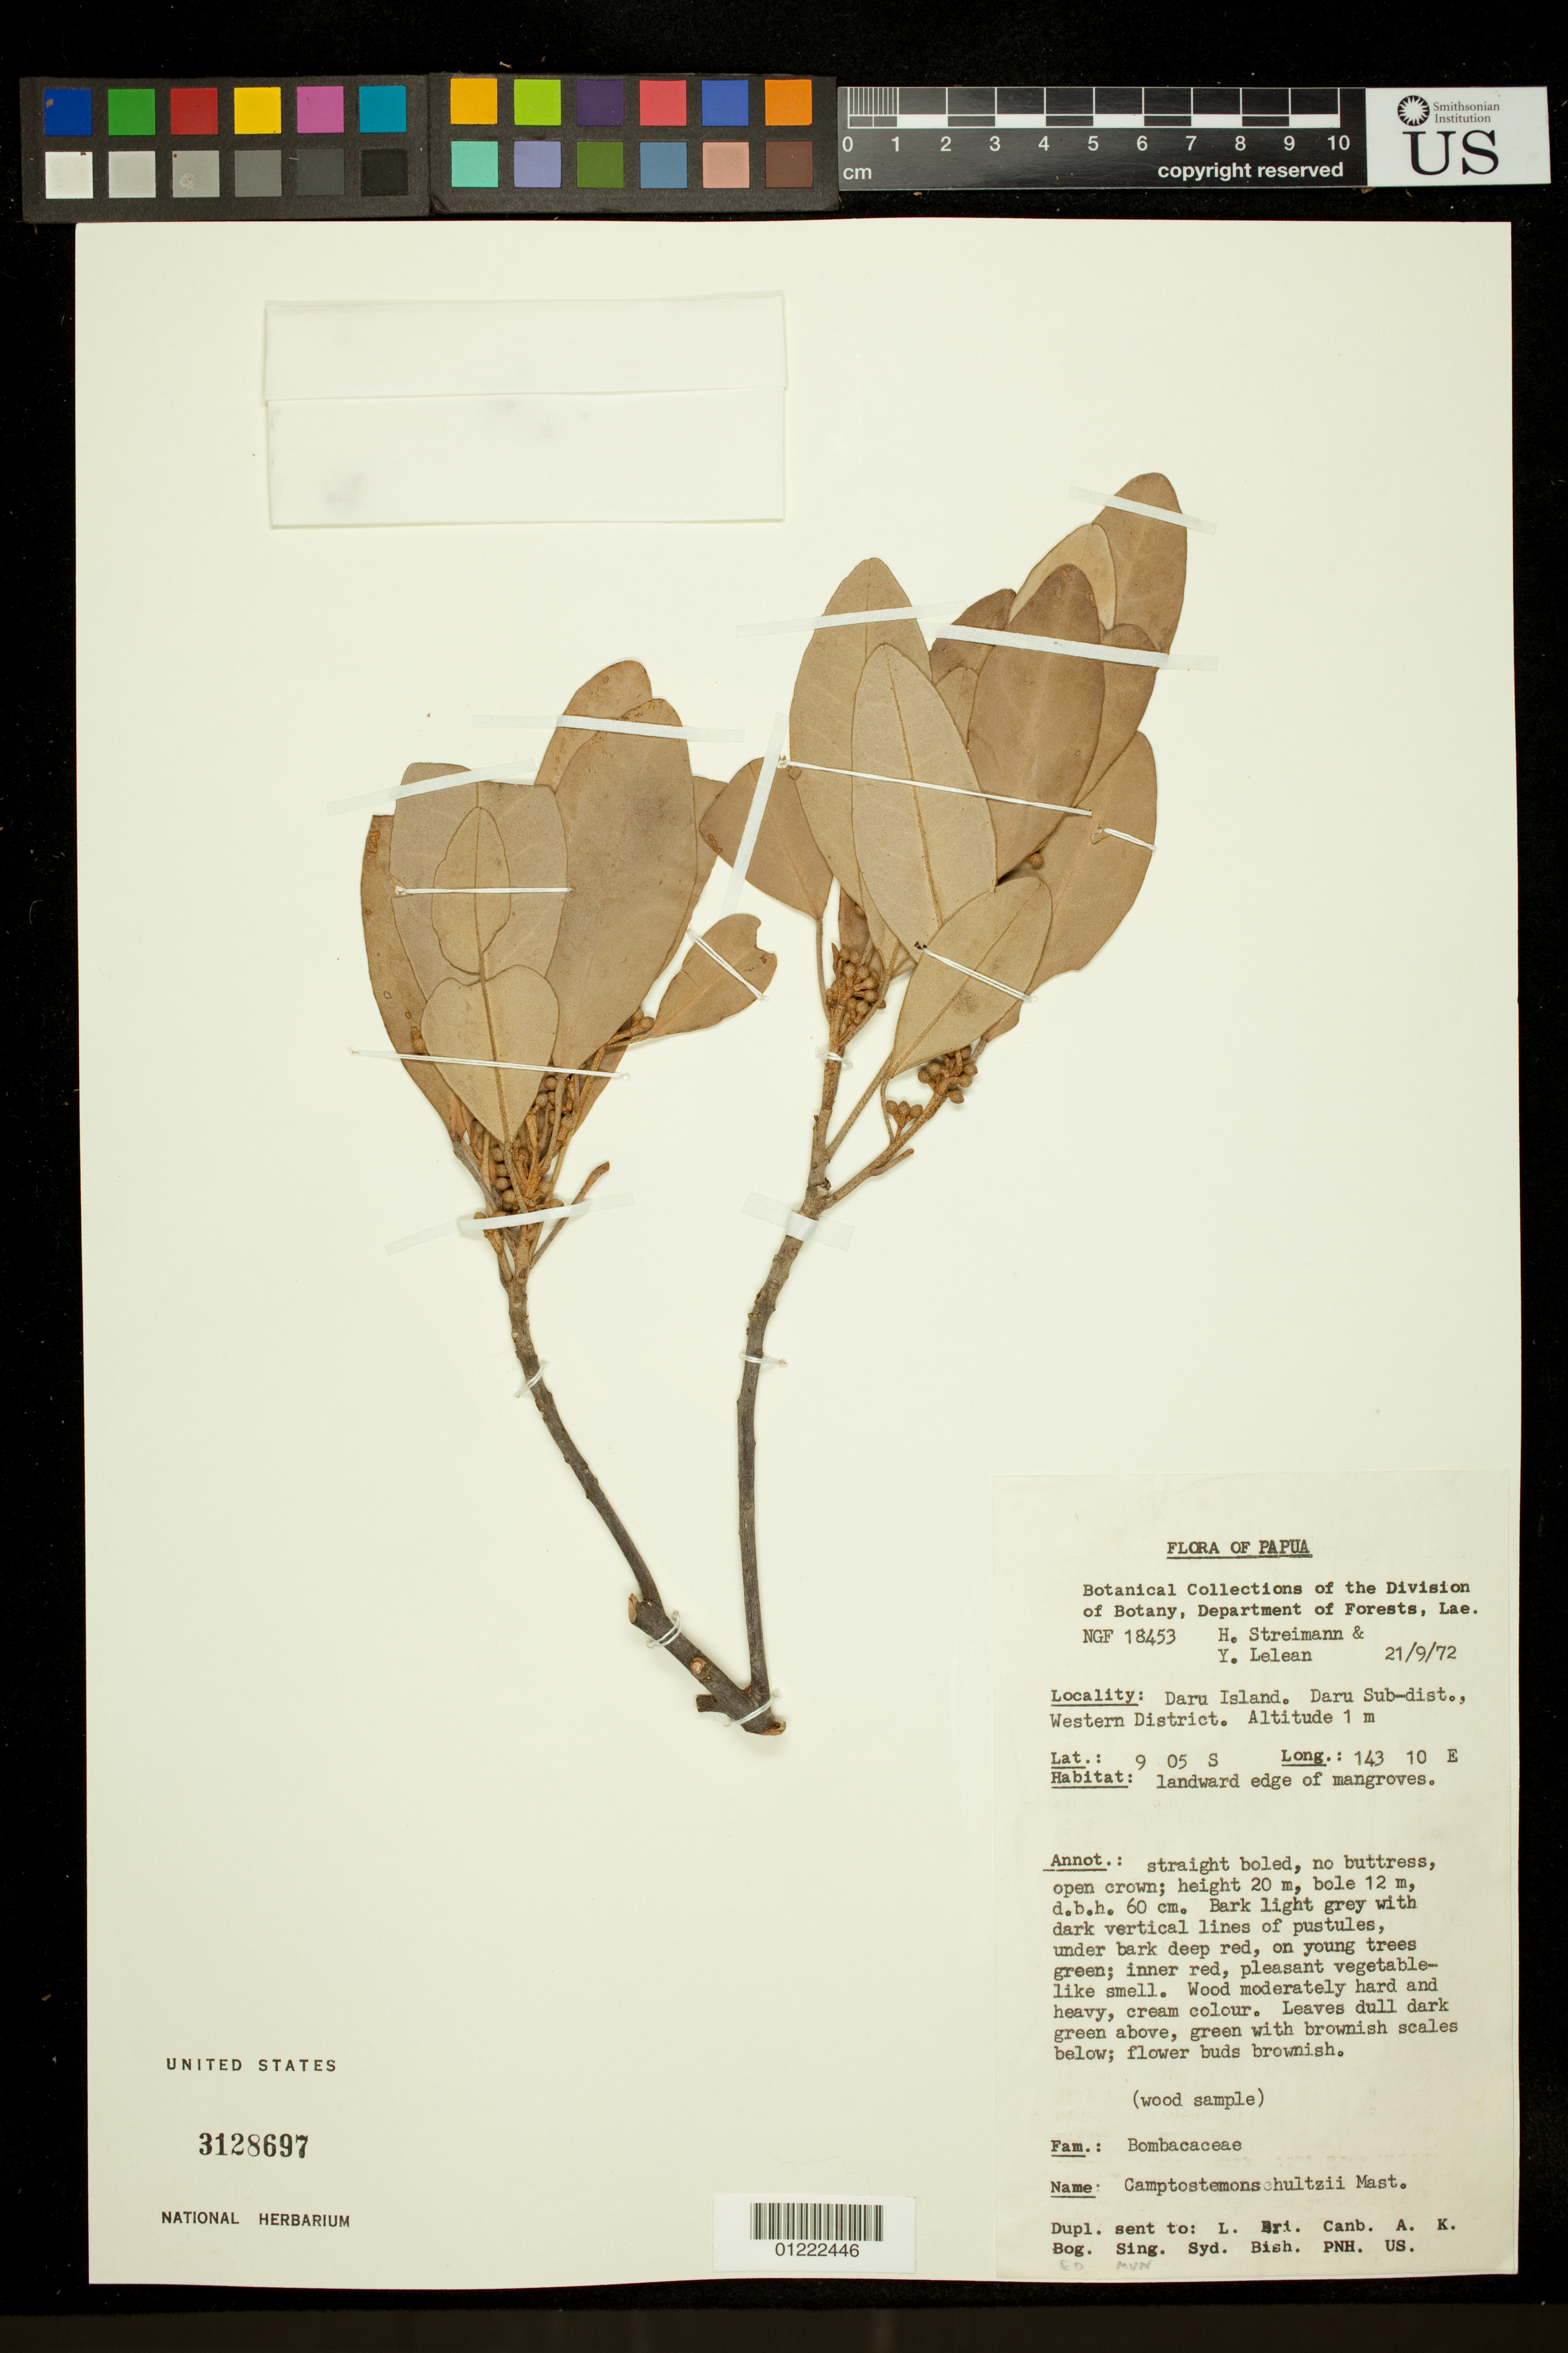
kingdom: Plantae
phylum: Tracheophyta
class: Magnoliopsida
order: Malvales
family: Malvaceae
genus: Camptostemon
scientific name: Camptostemon schultzii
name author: Mast.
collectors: H. Streimann & Y. Lelean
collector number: NGF 18453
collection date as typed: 9/21/1972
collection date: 1972-09-21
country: Papua New Guinea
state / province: Western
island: Daru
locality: Daru Island. Daru Sub-district, Western District.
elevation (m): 1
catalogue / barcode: US 3128697